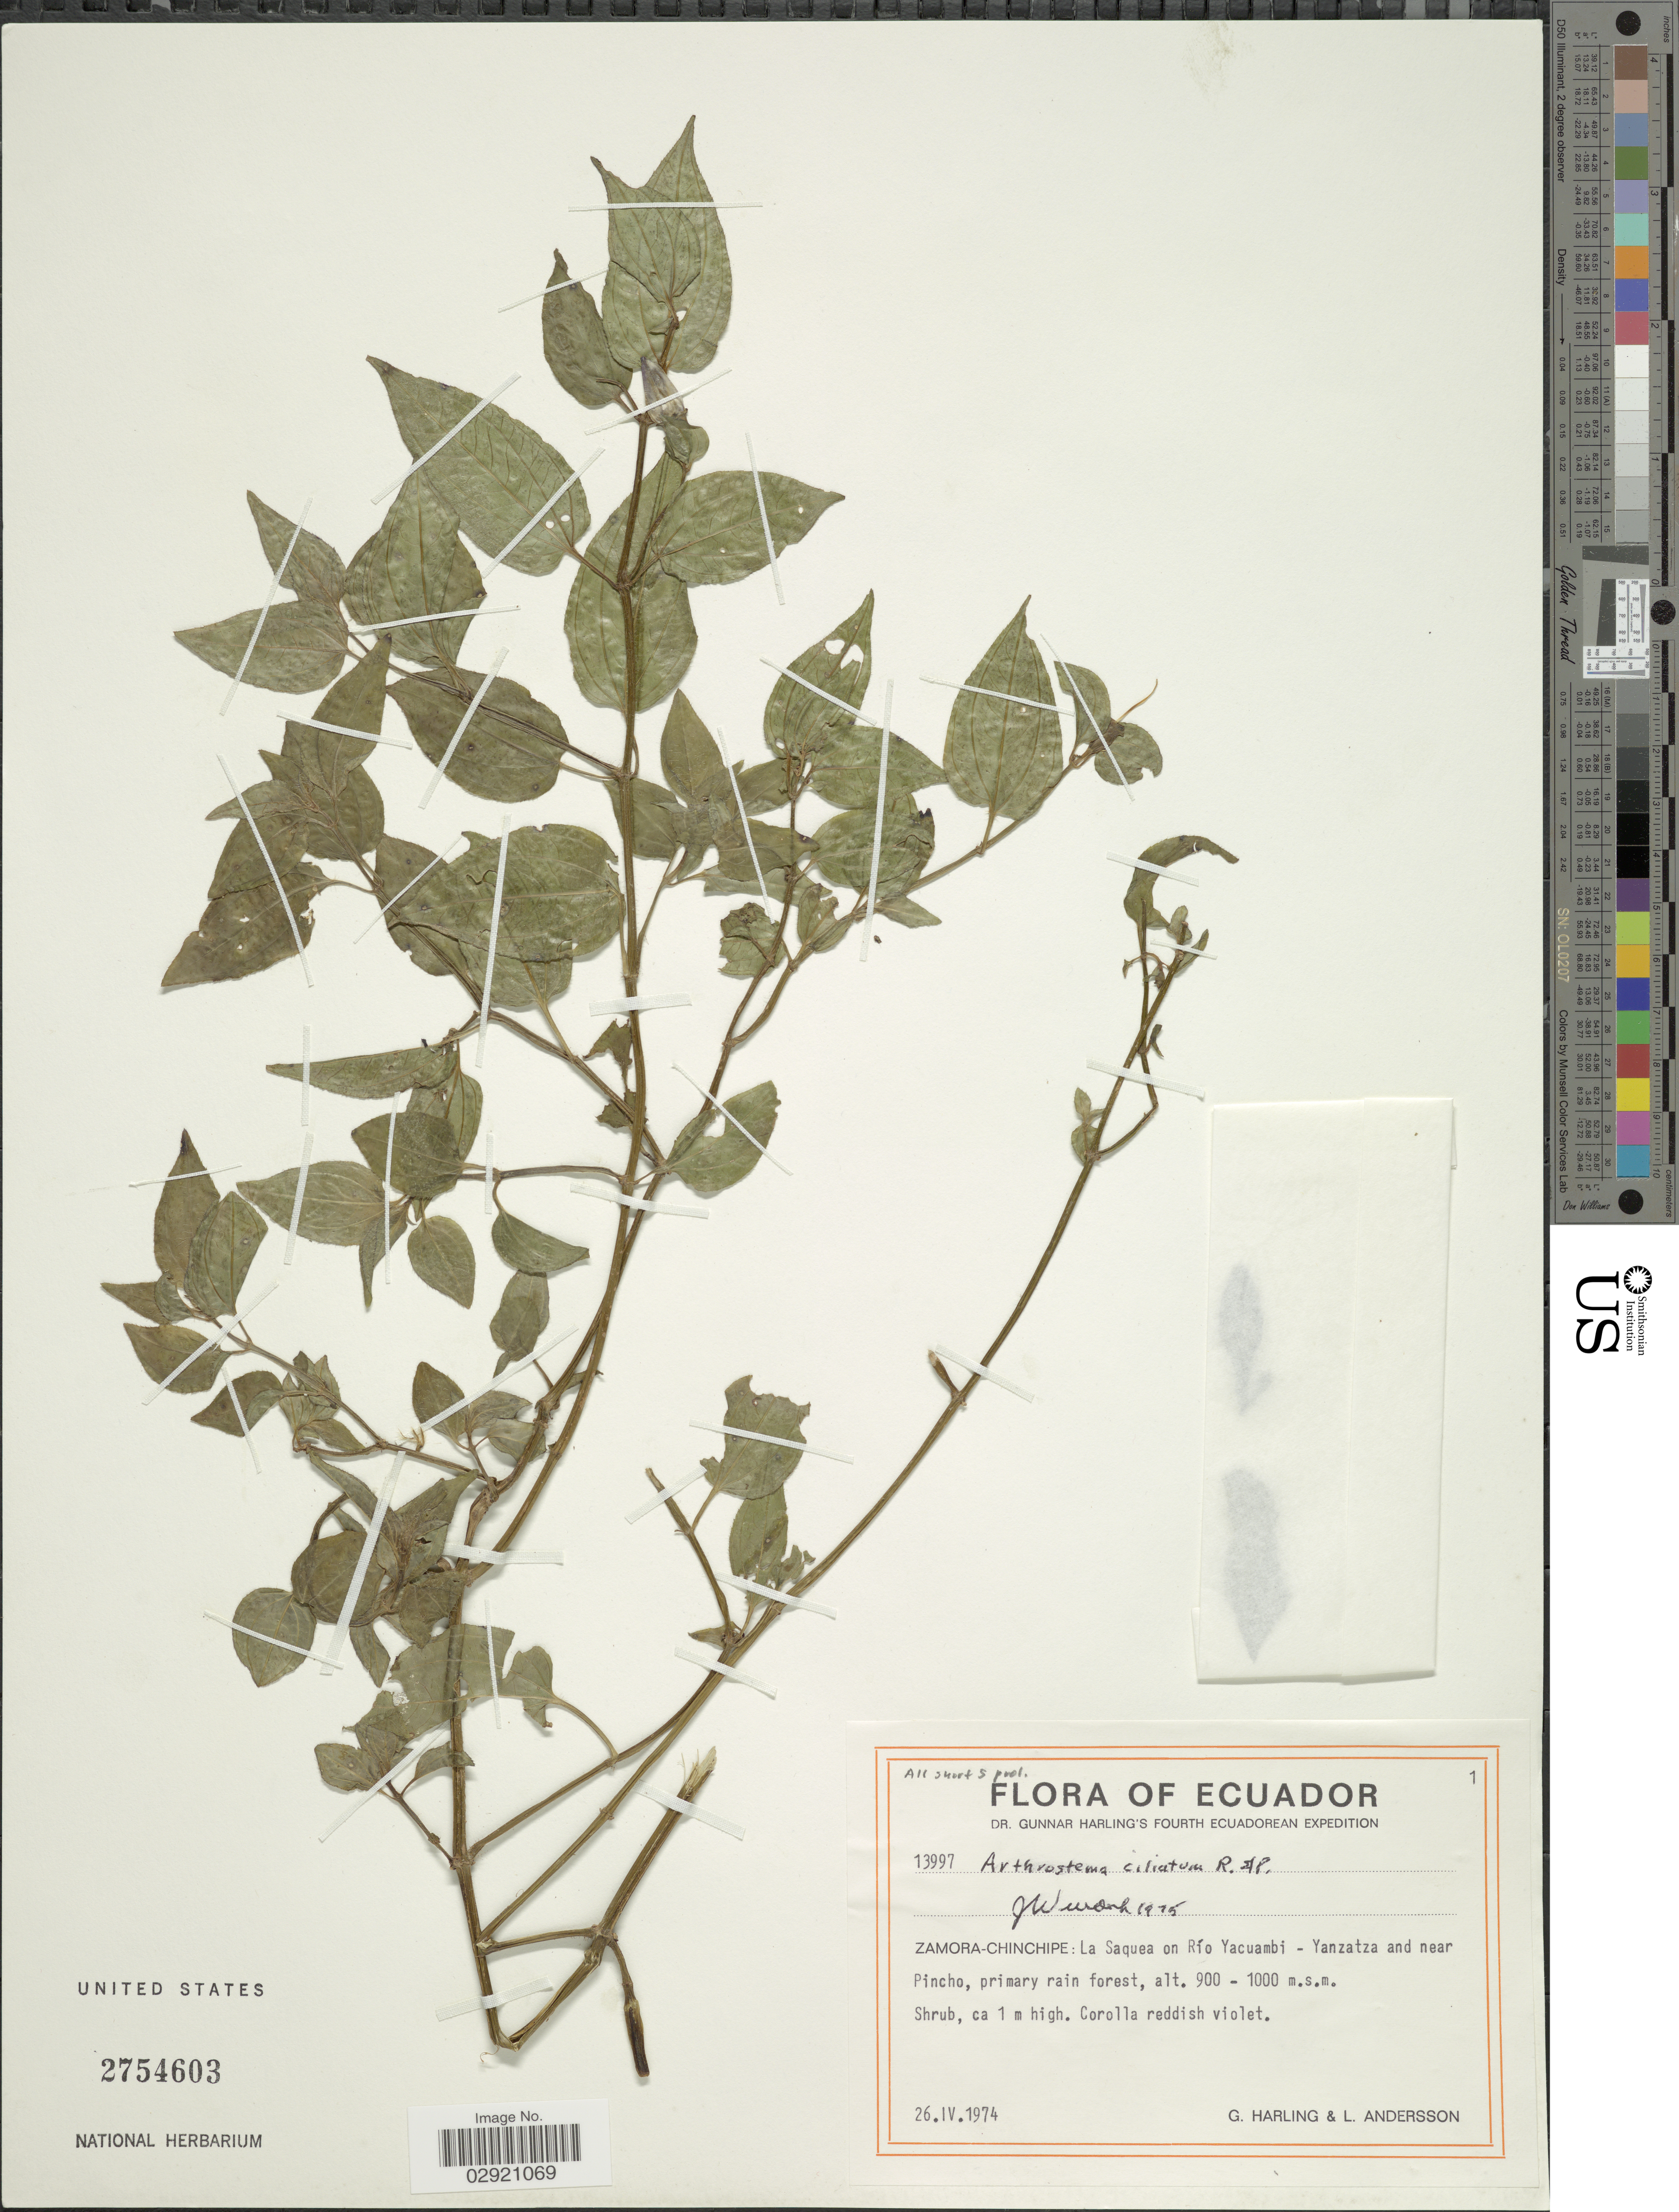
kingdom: Plantae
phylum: Tracheophyta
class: Magnoliopsida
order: Myrtales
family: Melastomataceae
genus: Arthrostemma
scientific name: Arthrostemma ciliatum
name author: Pav. ex D. Don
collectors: G. Harling & L. Andersson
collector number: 13997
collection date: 1974-04-26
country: Ecuador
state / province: Zamora-Chinchipe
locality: La Saquea on Río Yacuambi - Yanzatza and near Pincho.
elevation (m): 900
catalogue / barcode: US 2754603